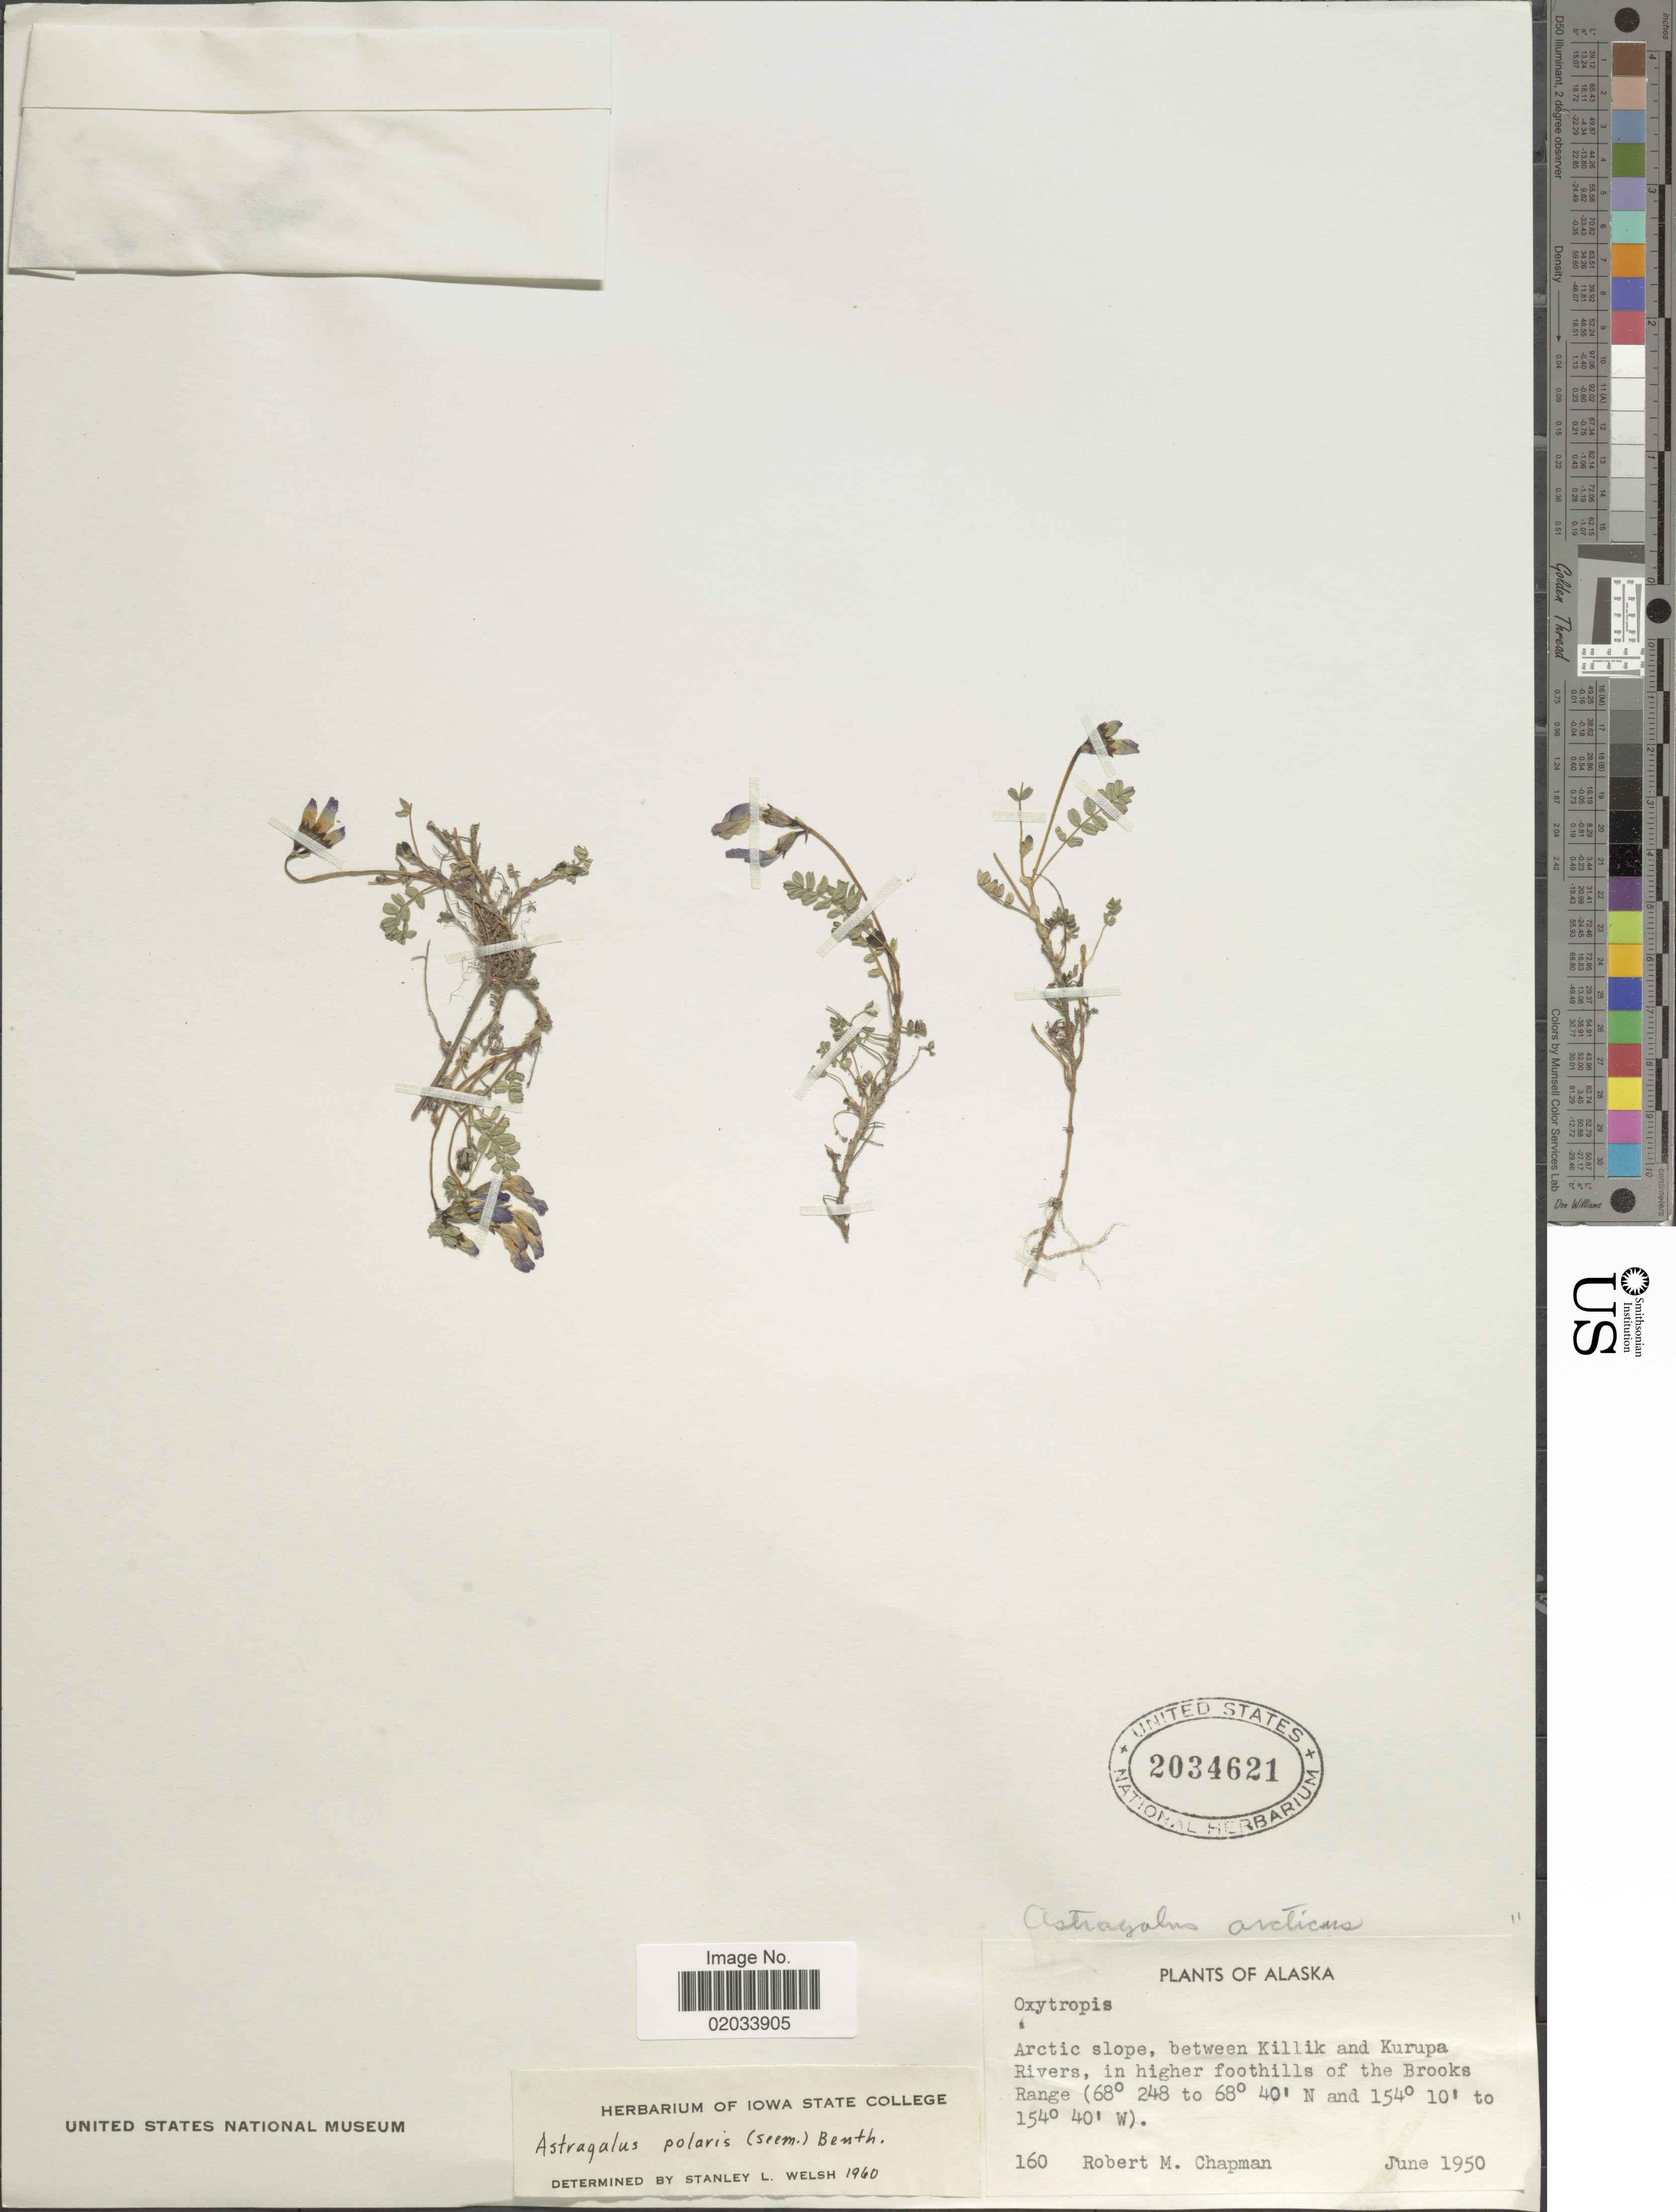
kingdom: Plantae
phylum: Tracheophyta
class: Magnoliopsida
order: Fabales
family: Fabaceae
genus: Astragalus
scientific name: Astragalus polaris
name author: (Seem.) Benth.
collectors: R. M. Chapman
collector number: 160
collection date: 1950-06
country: United States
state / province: Alaska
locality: Arctic slope, between Killik and Kurupa Rivers, in higher foothills of the Brooks Range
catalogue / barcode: US 2034621